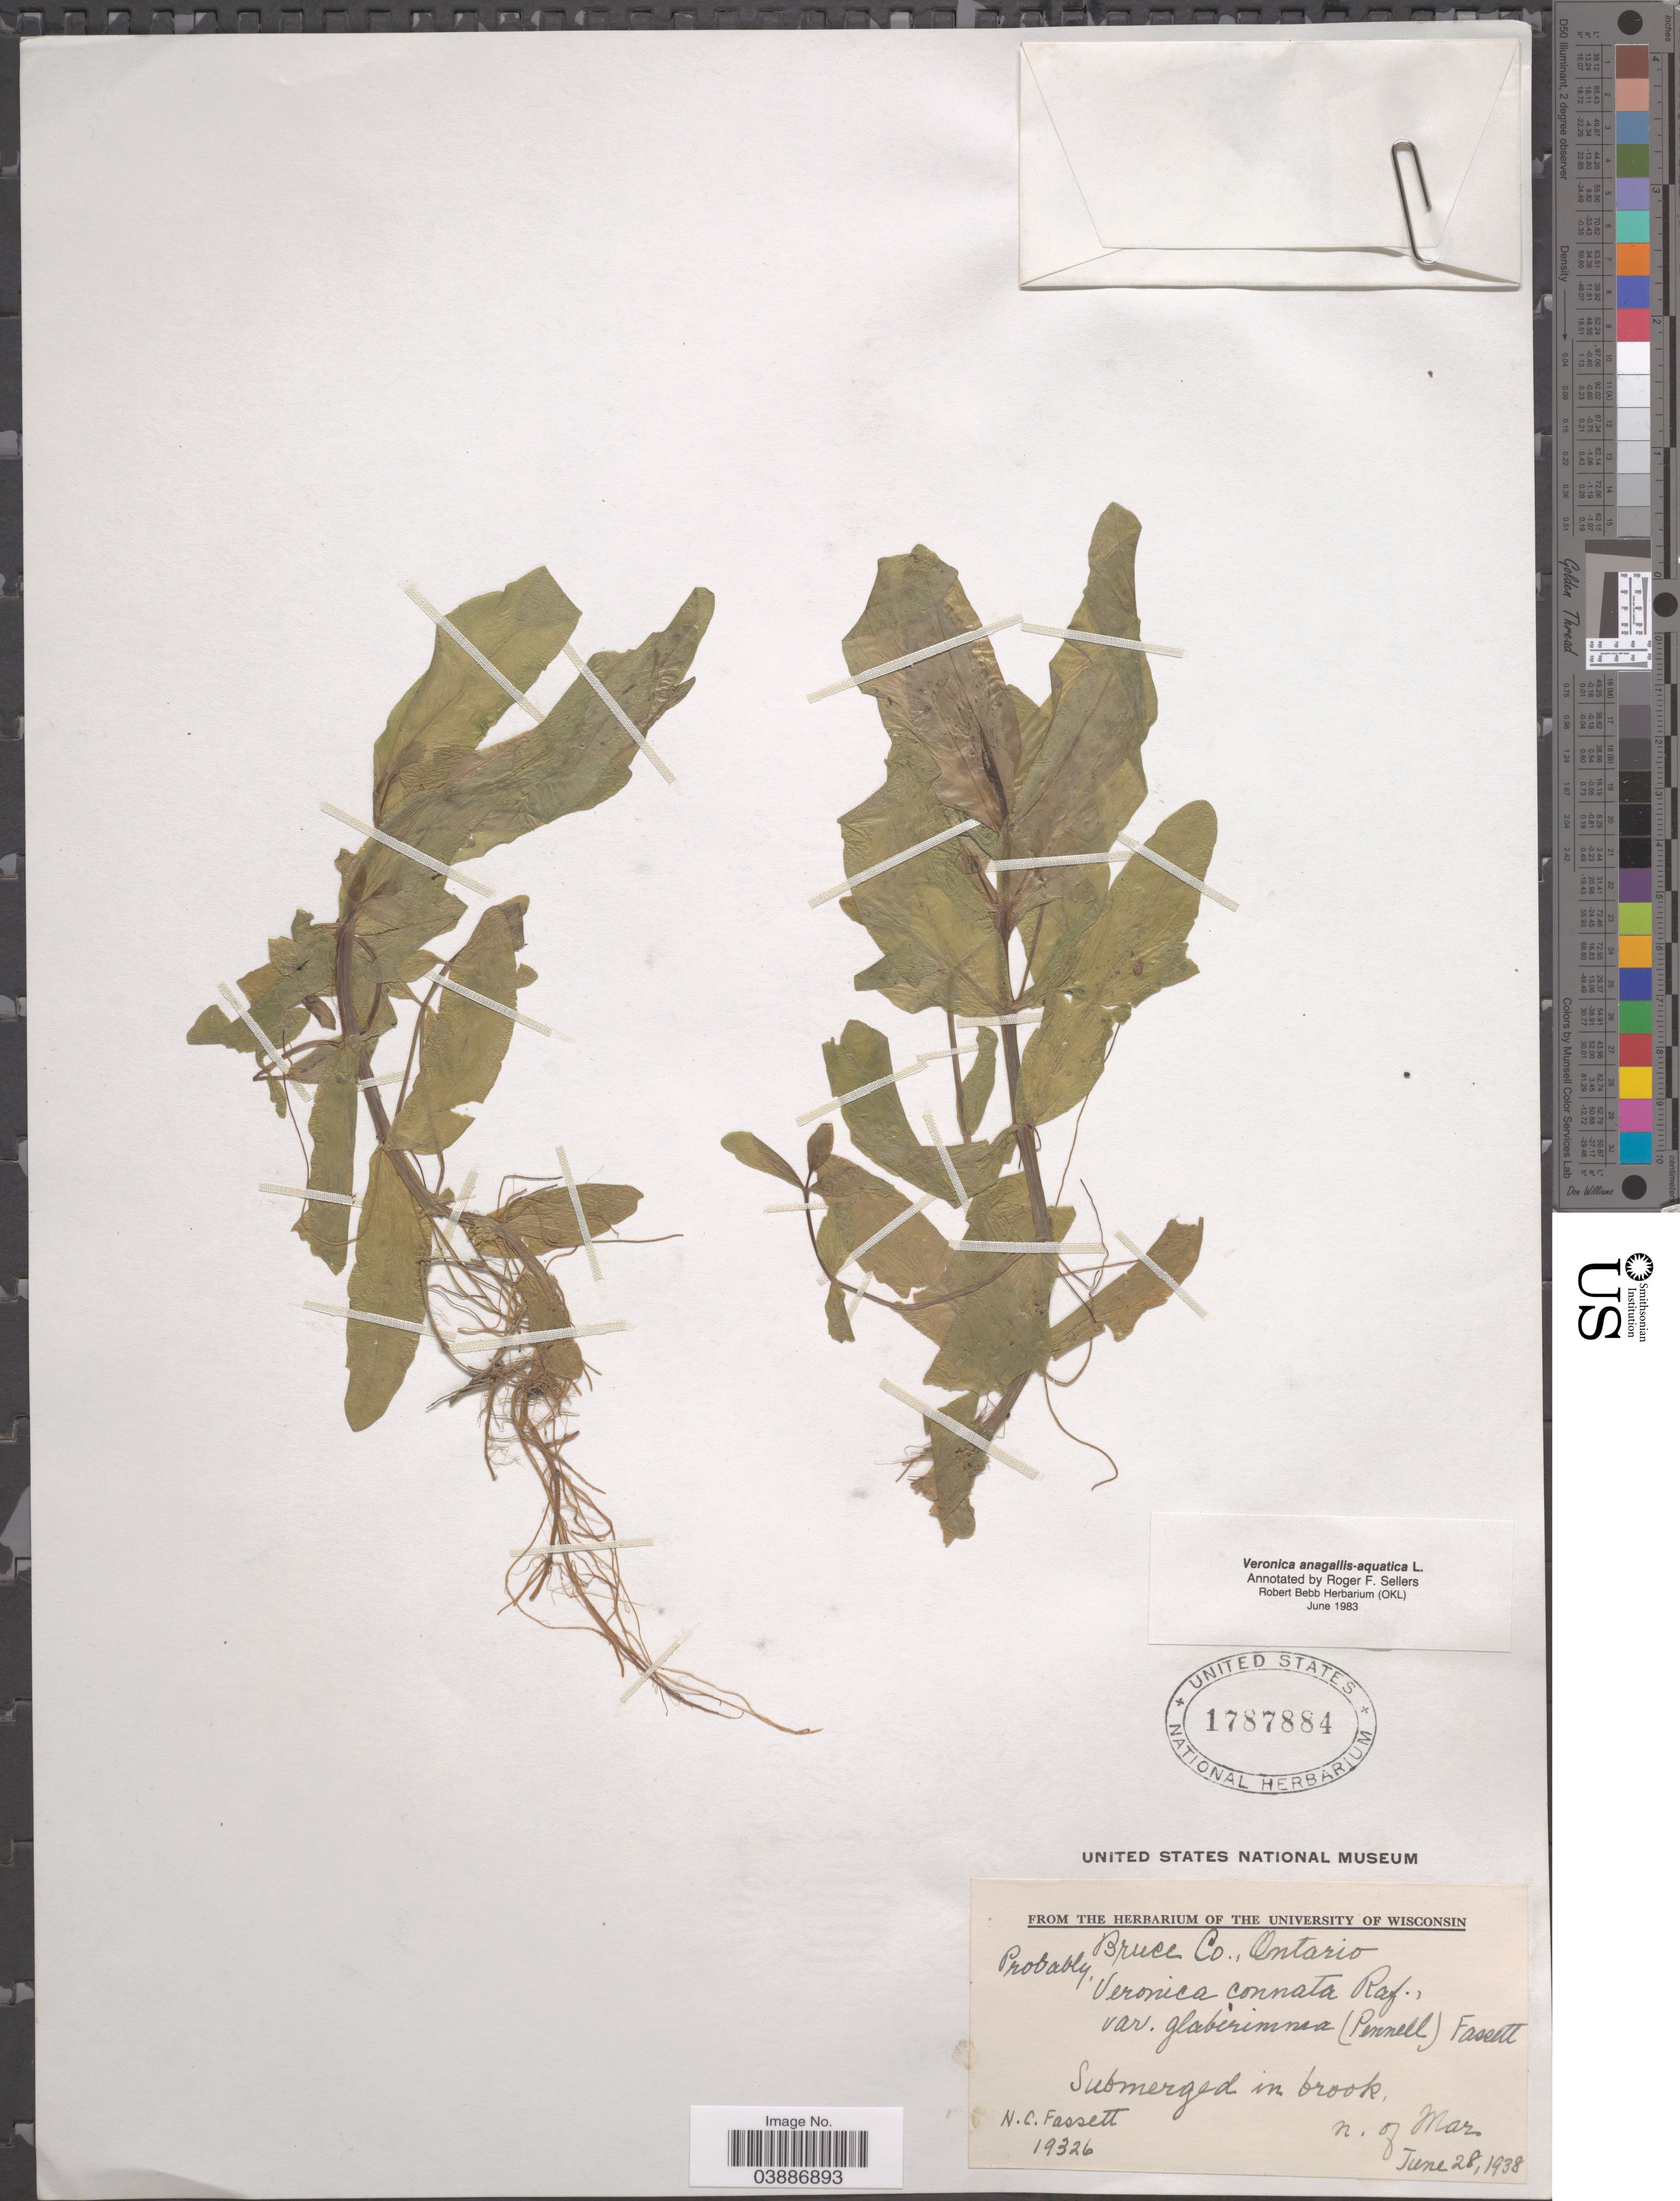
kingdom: Plantae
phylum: Tracheophyta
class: Magnoliopsida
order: Lamiales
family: Plantaginaceae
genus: Veronica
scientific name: Veronica anagallis-aquatica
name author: L.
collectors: N. C. Fassett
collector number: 19326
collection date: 1938-06-28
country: Canada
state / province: Ontario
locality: Bruce Co. N. of Mar.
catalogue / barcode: US 1787884